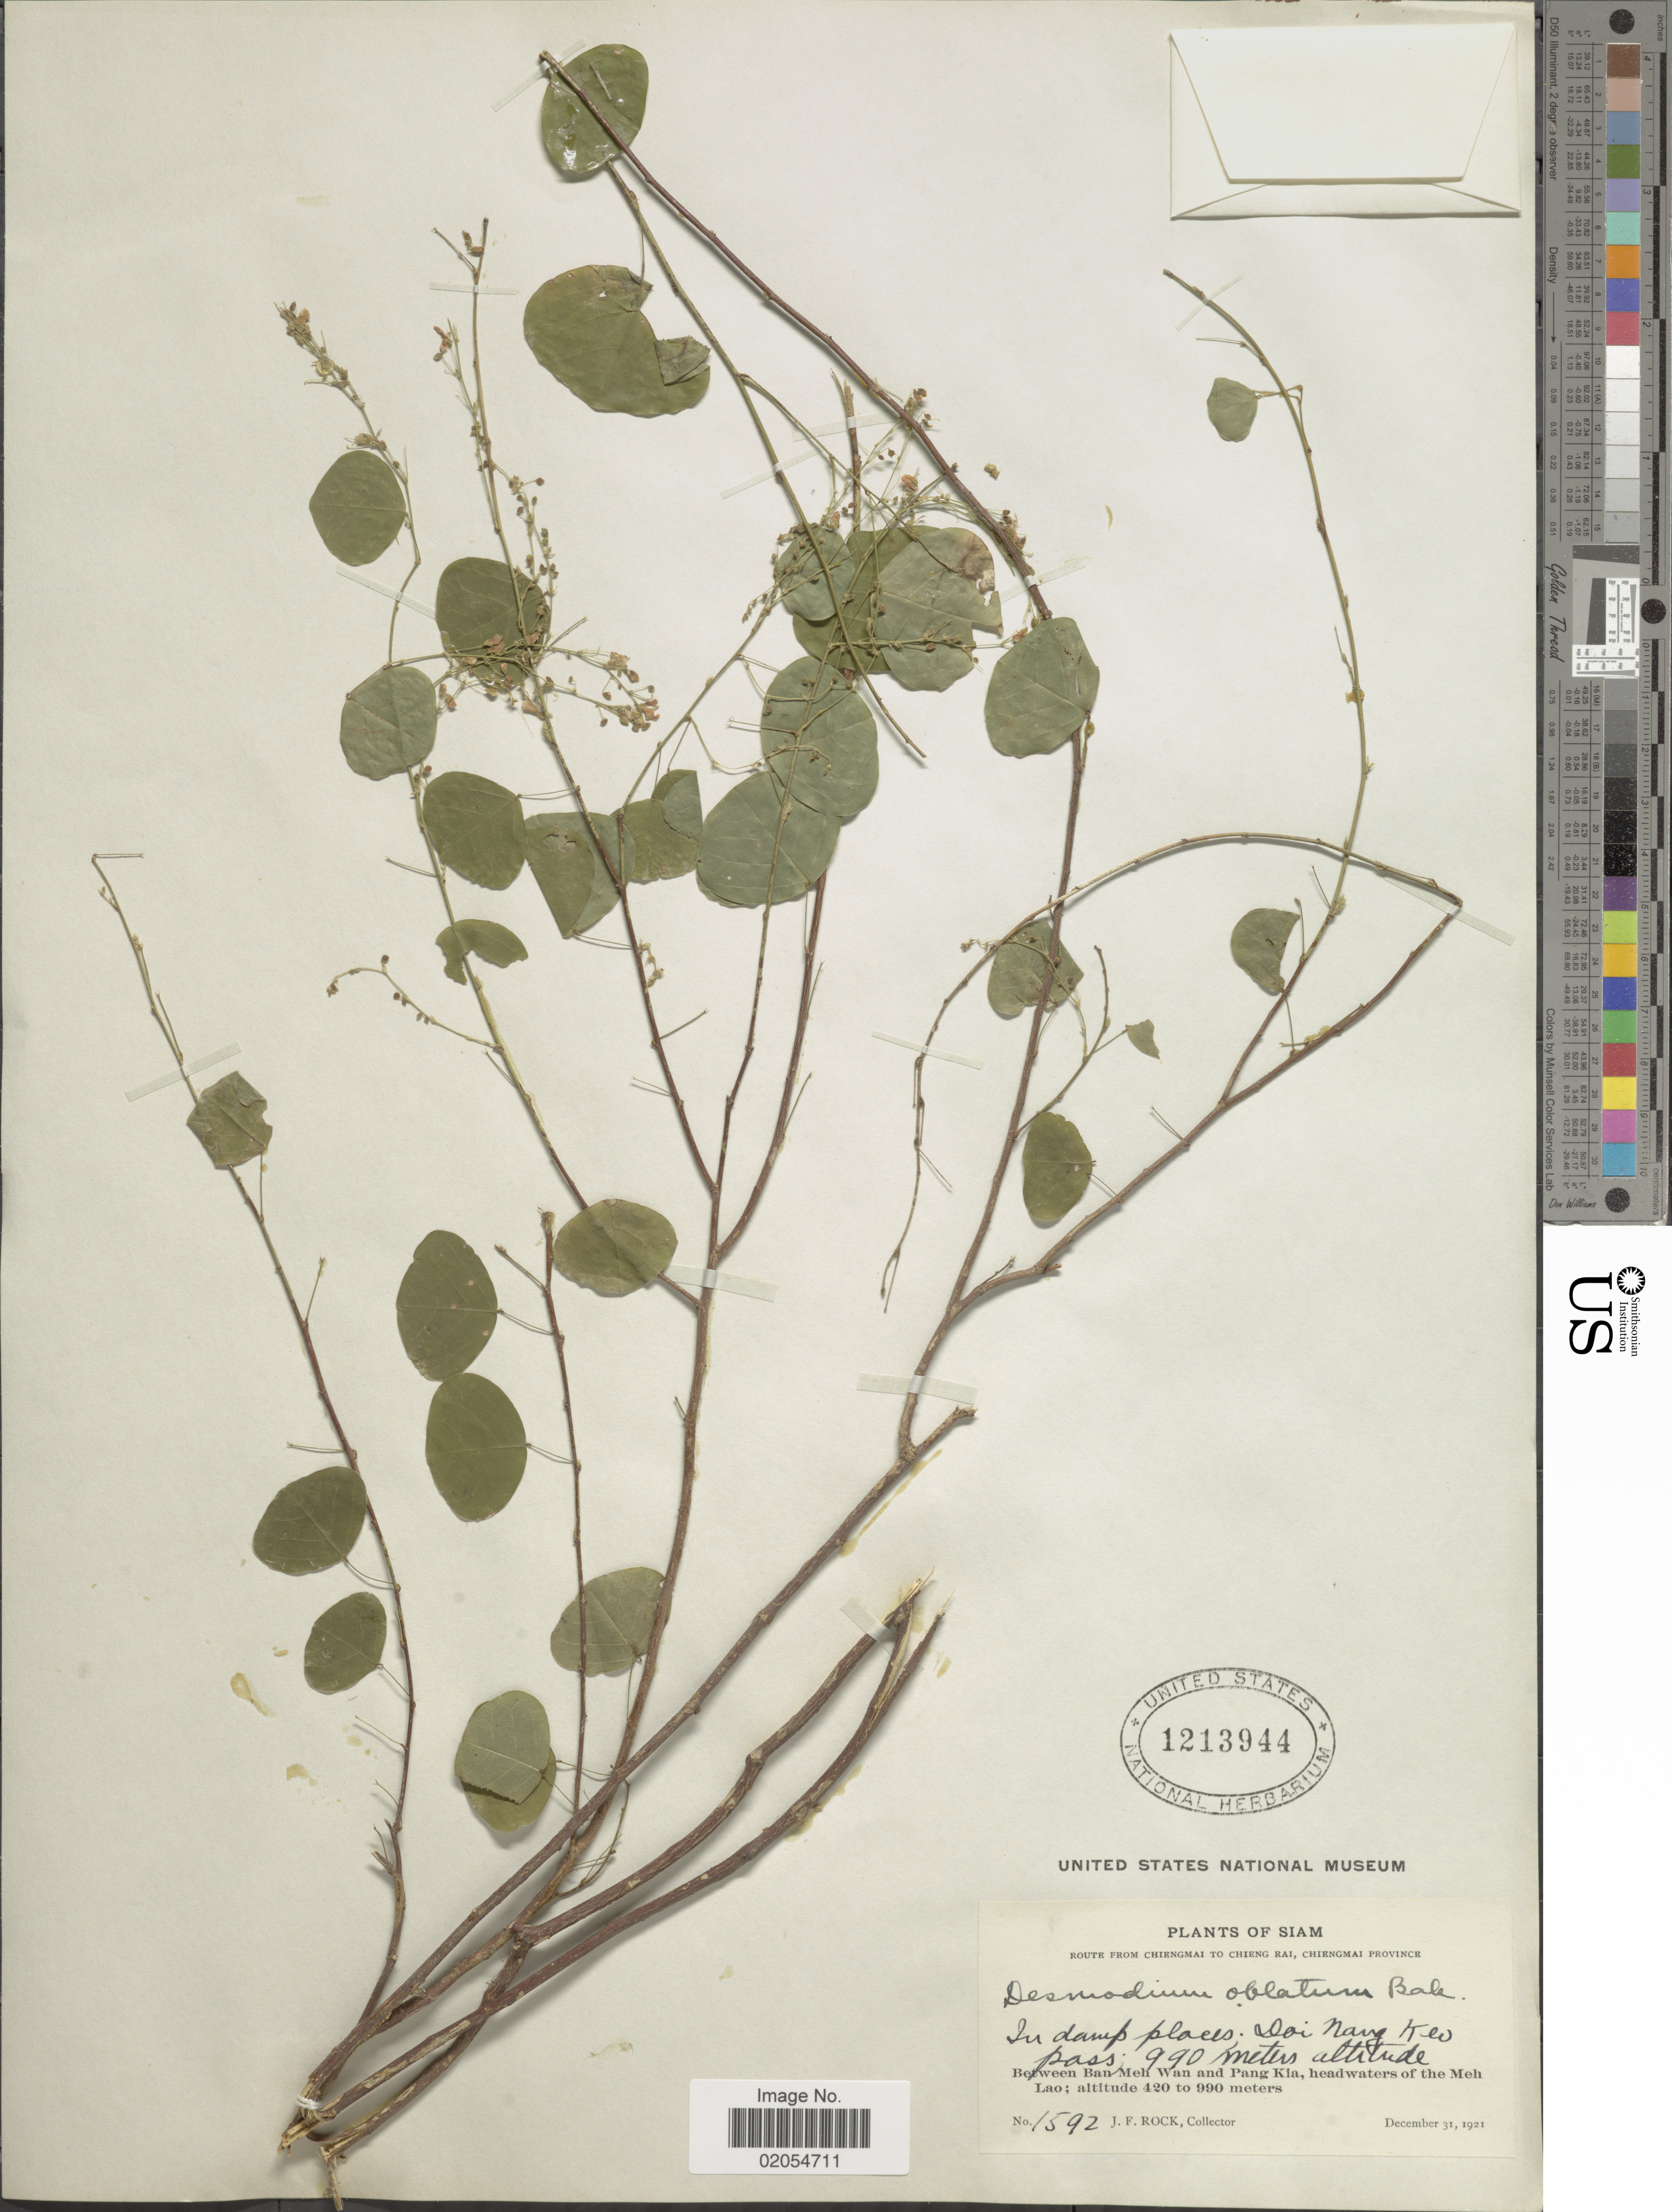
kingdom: Plantae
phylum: Tracheophyta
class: Magnoliopsida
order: Fabales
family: Fabaceae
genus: Huangtcia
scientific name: Huangtcia oblata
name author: (Baker ex Kurz) H. Ohashi & K. Ohashi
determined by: Strong, Mark T., (BOT), Smithsonian Institution - National Museum of Natural History (UNITED STATES)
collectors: J. Rock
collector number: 1592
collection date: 1921-12-31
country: Thailand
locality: Doi Nang Keo pass. Between Ban Meh Wan and Pang Kia, headwaters of the Meh Lao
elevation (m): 420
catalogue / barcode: US 1213944